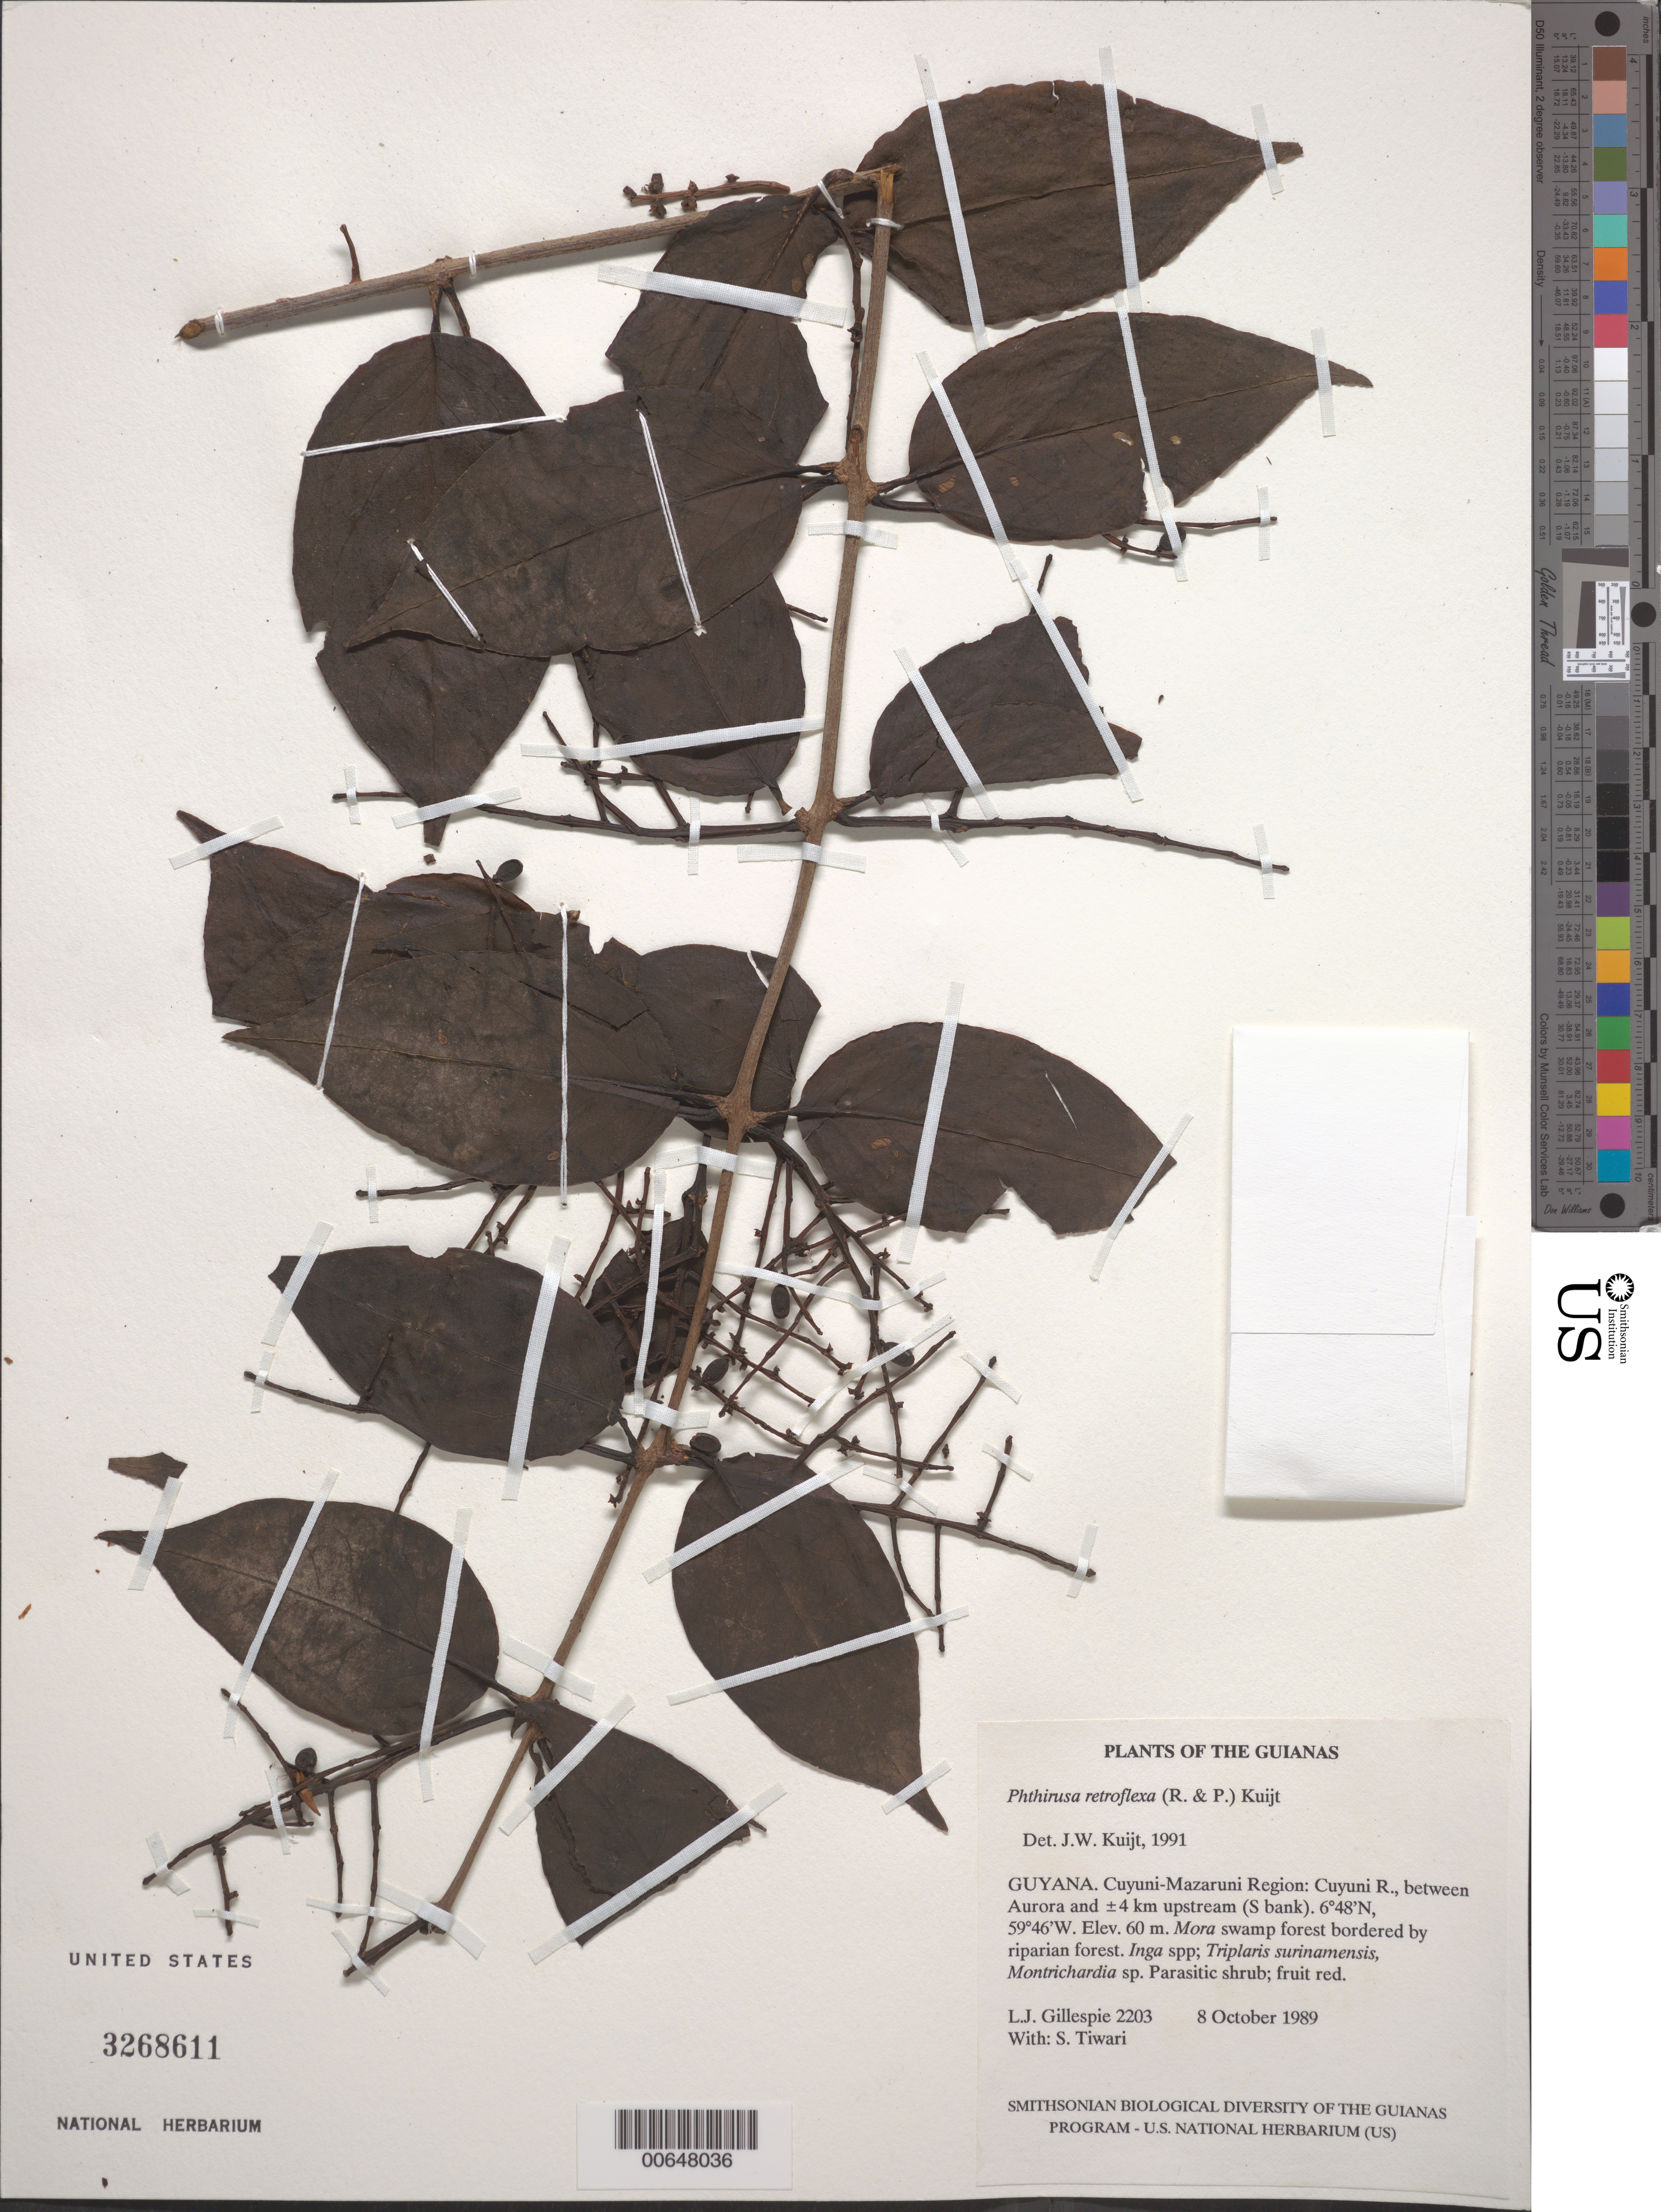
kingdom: Plantae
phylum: Tracheophyta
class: Magnoliopsida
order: Santalales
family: Loranthaceae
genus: Phthirusa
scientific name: Phthirusa retroflexa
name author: (Ruiz & Pav.) Kuijt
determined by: Kuijt, Job, (CANADA)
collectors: L. J. Gillespie & S. Tiwari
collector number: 2203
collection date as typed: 8 October 1989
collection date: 1989-10-08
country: Guyana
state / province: Cuyuni-Mazaruni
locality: Cuyuni R., between Aurora and ±4 km upstream (S bank)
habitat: Mora swamp forest bordered by riparian forest. Inga spp; Triplaris surinamensis, Montrichardia sp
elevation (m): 60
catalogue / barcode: US 3268611